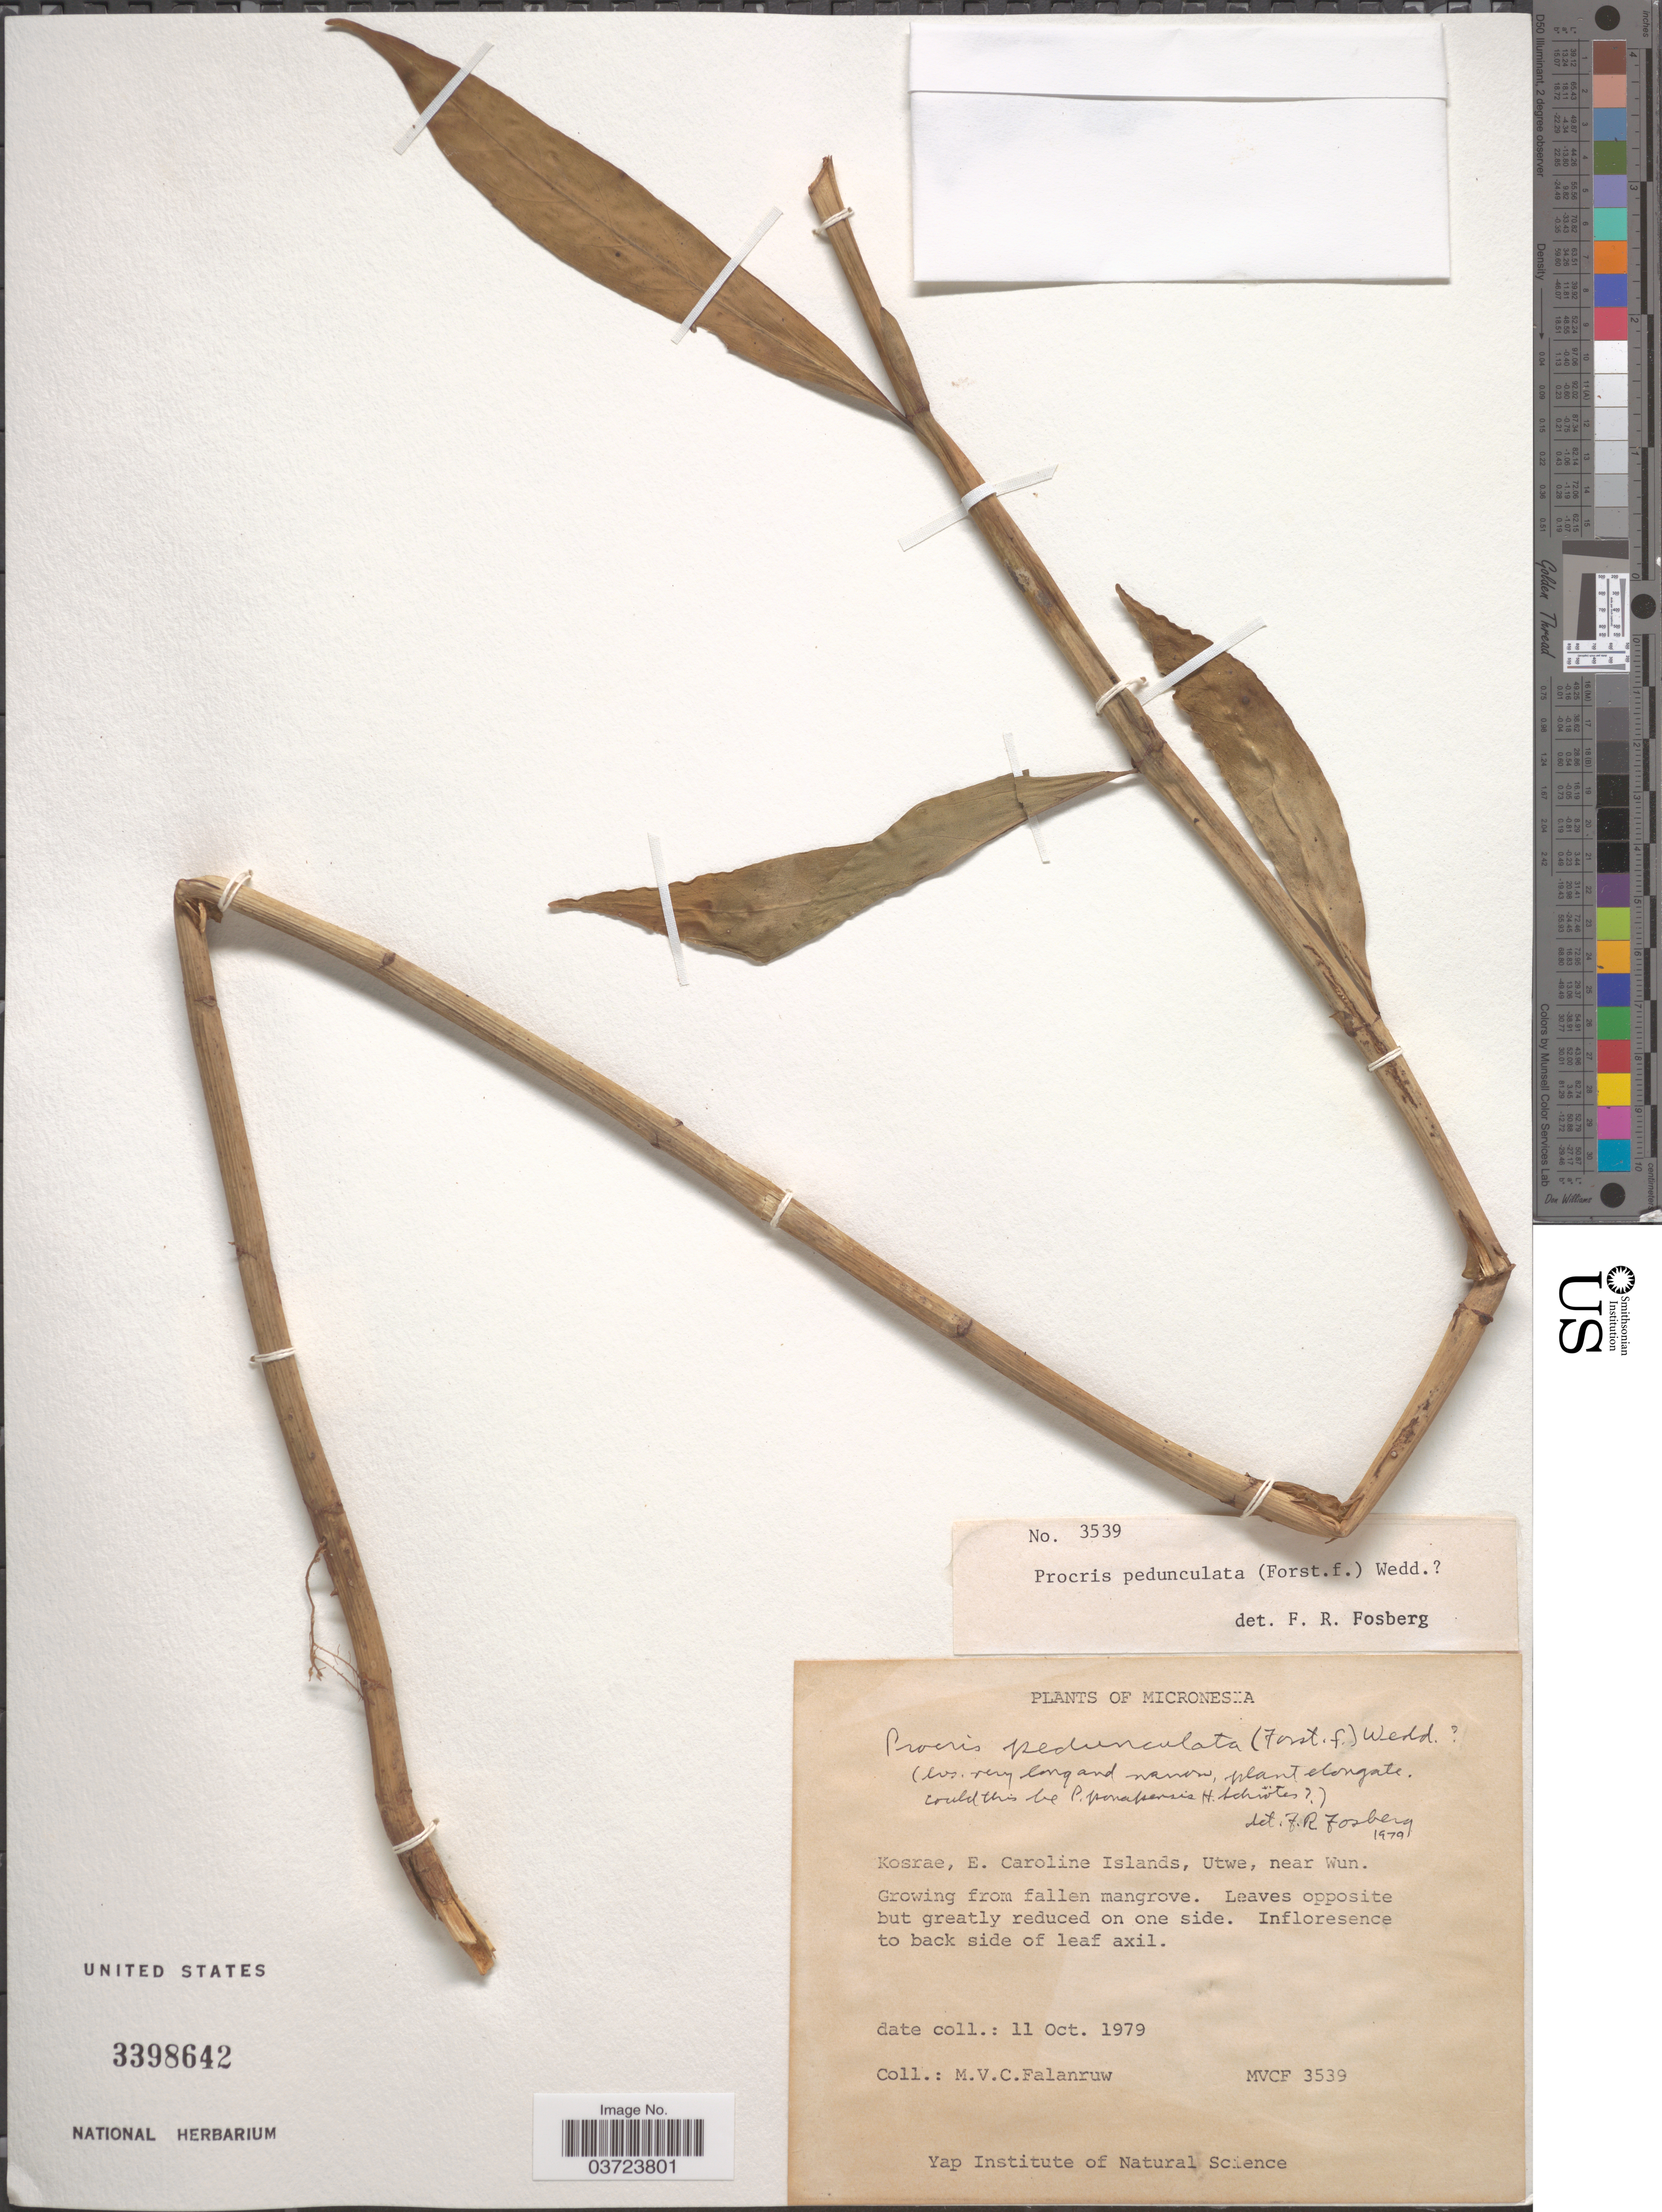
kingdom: Plantae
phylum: Tracheophyta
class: Magnoliopsida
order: Rosales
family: Urticaceae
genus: Procris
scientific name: Procris pedunculata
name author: (J.R. Forst. & G. Forst.) Wedd.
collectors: M. V. Falanruw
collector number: MVCF3539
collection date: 1979-10-11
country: Micronesia, Federated States of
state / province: Kosrae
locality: E. Caroline Islands, Utwe, near Wun.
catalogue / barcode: US 3398642